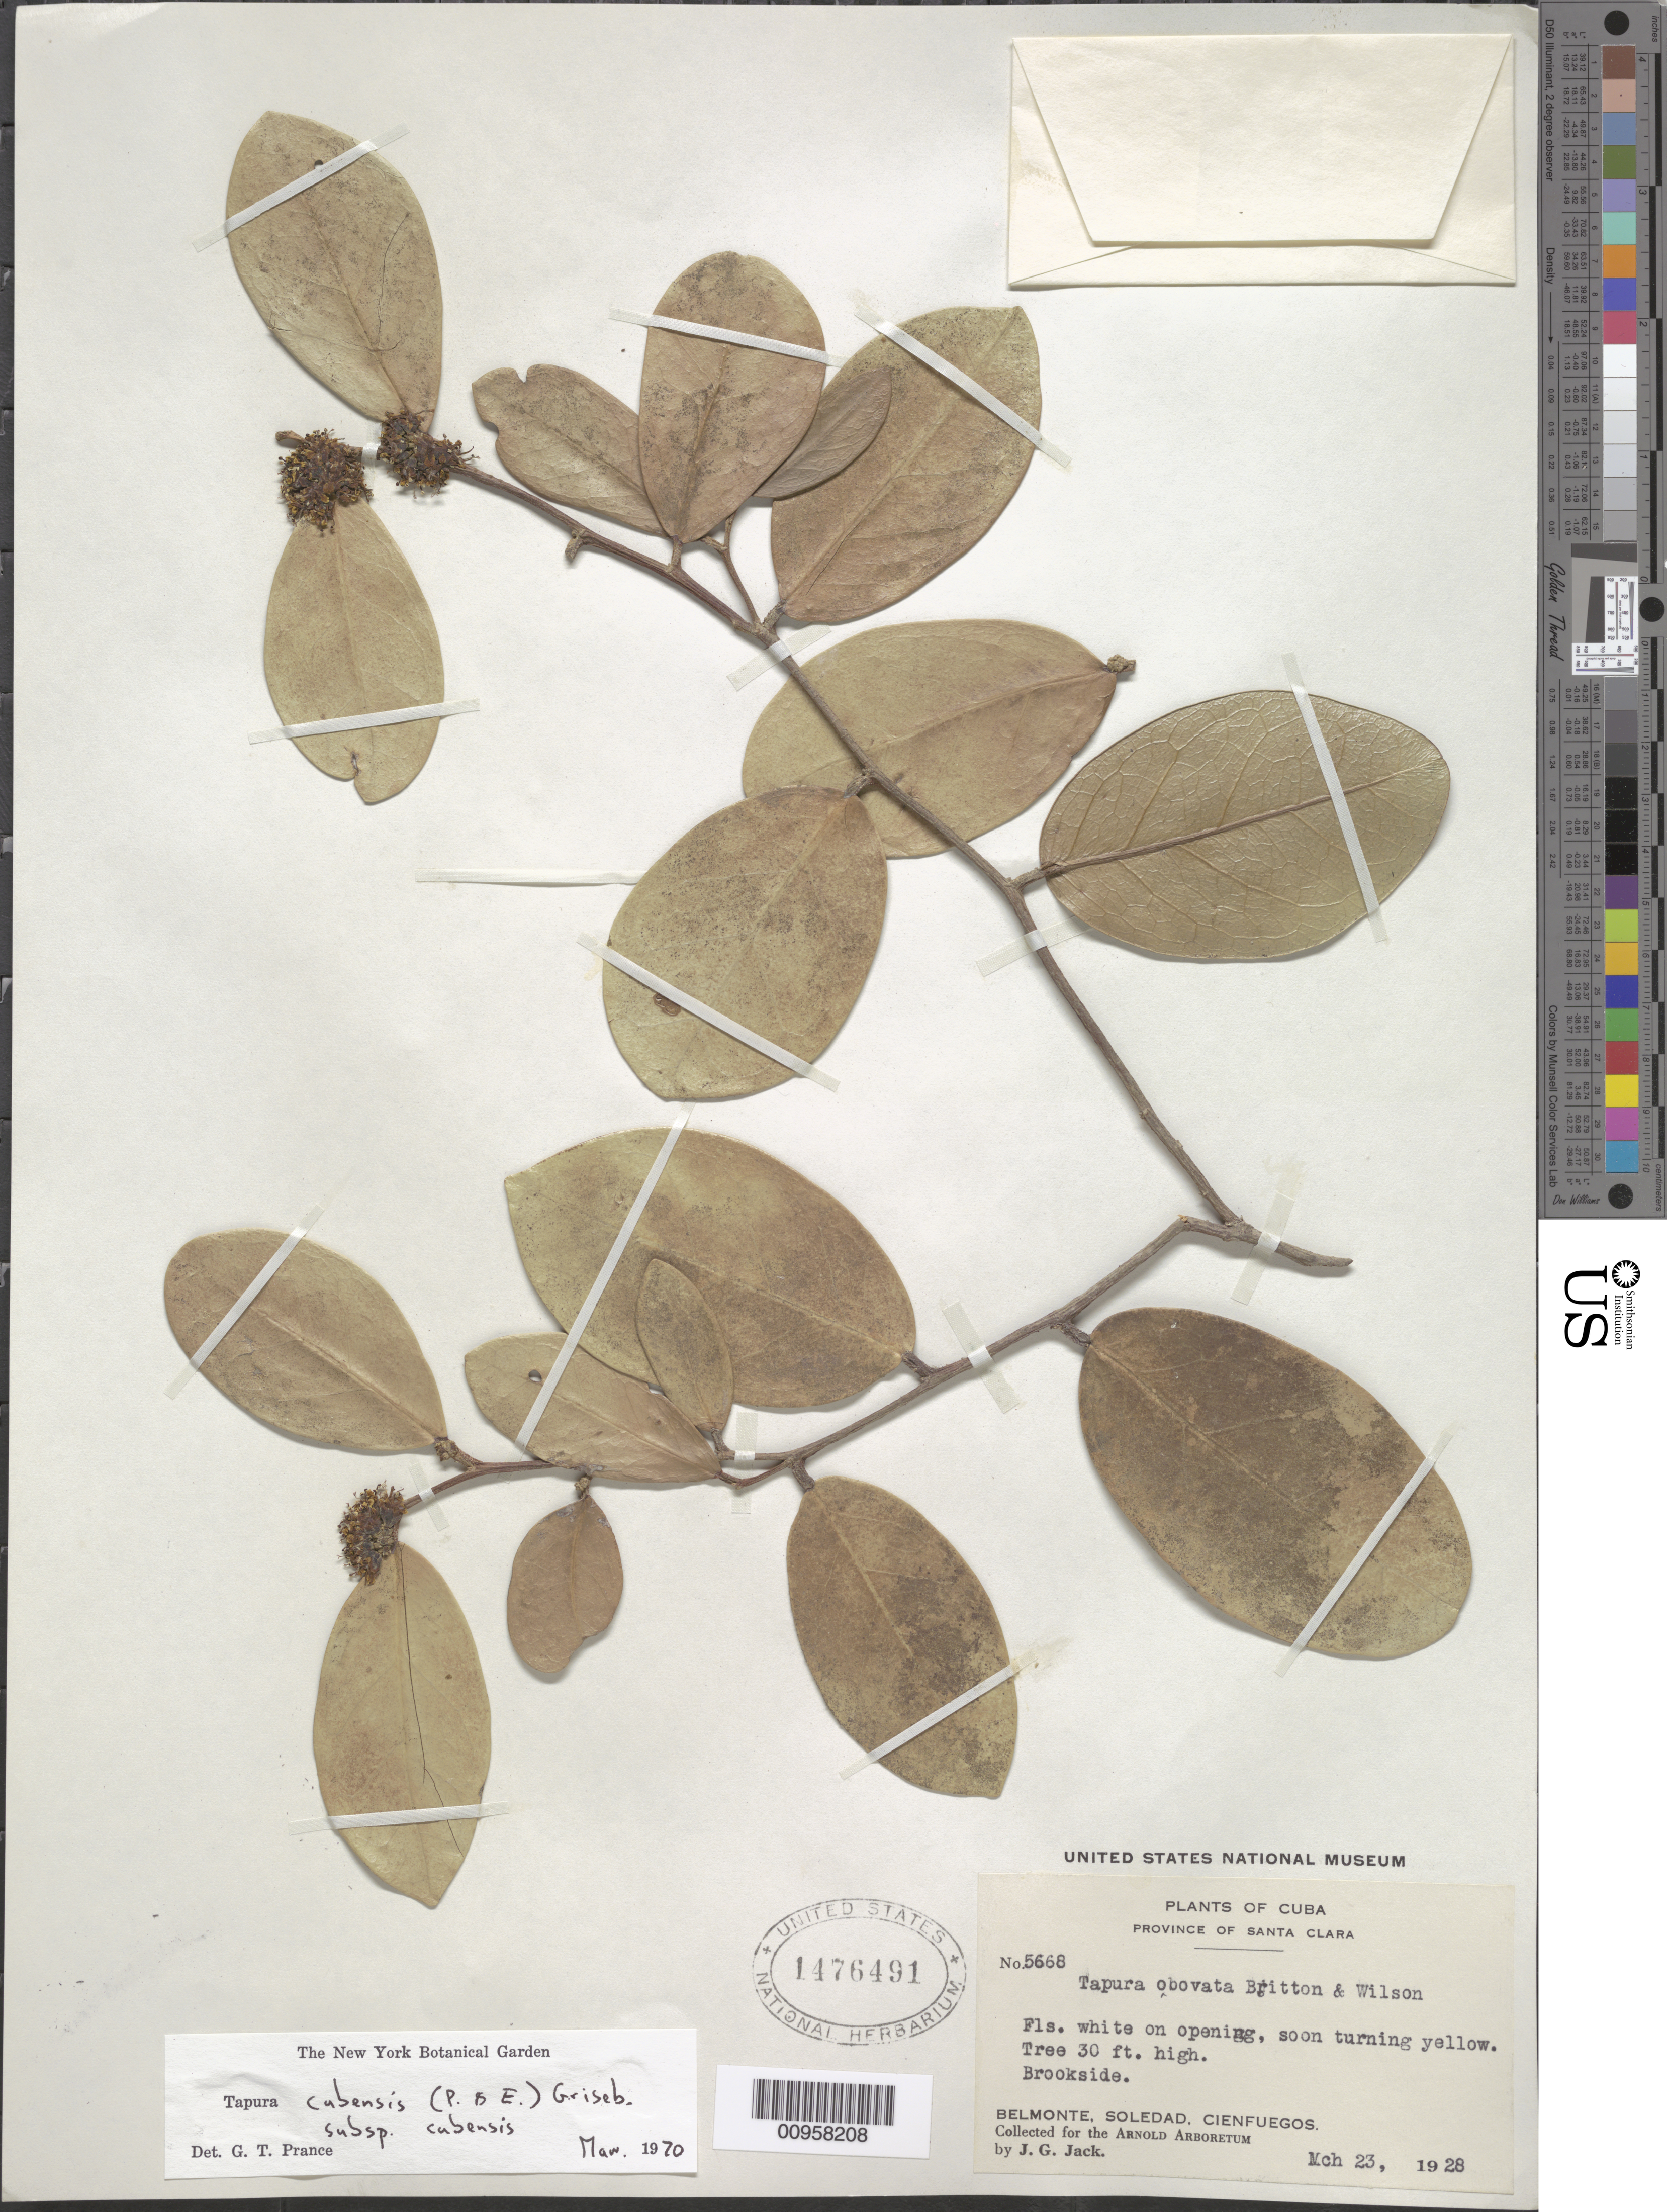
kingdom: Plantae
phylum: Tracheophyta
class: Magnoliopsida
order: Malpighiales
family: Dichapetalaceae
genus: Tapura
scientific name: Tapura cubensis subsp. cubensis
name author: (Poepp.) Griseb.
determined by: Prance, G. T.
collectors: J. G. Jack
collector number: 5668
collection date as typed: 23 Mar 1928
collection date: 1928-03-23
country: Cuba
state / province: Cienfuegos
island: Cuba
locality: Belmont Brook, Belmonte, Soledad, Cienfuegos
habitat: Brookside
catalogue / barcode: US 1476491